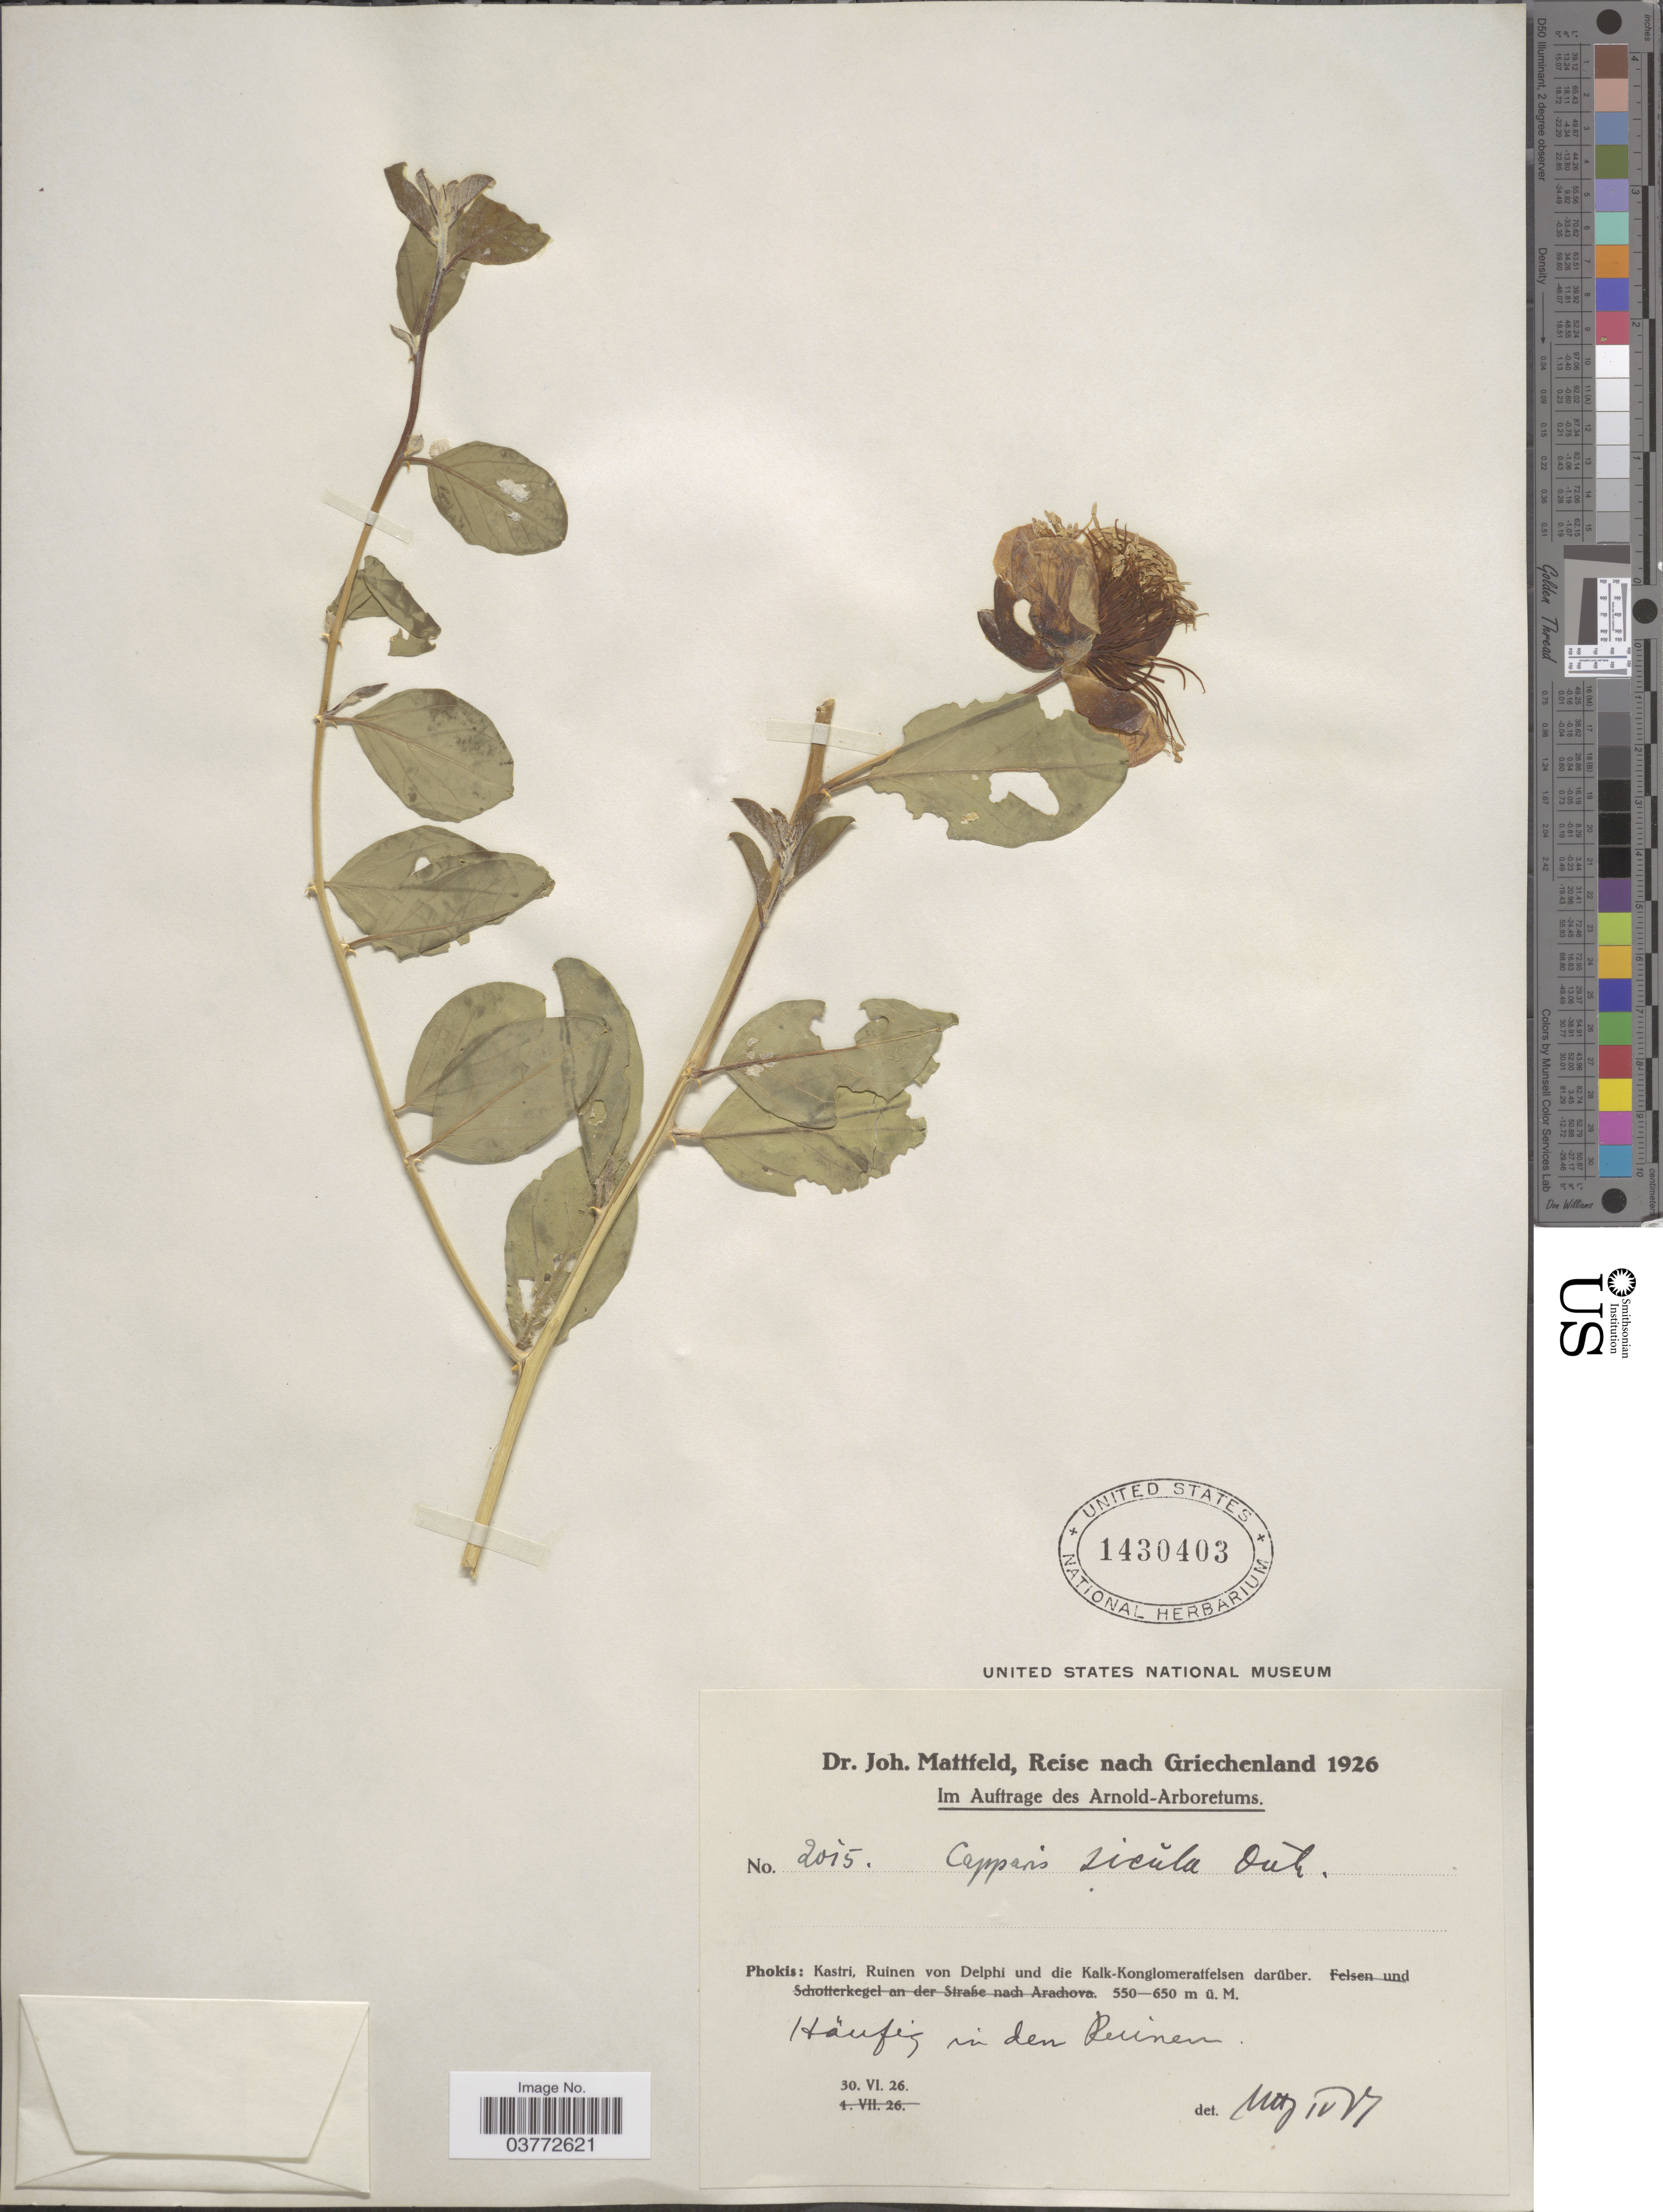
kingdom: Plantae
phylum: Tracheophyta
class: Magnoliopsida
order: Brassicales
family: Capparaceae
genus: Capparis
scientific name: Capparis sicula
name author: Veill. ex Duhamel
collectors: J. Mattfeld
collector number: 2015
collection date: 1926-06-30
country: Greece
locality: Phokis: Kastri, Ruinen von Delphi und die Kalk-Konglomeratfelsen darüber. Häufig in den Ruinen.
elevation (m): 550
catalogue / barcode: US 1430403